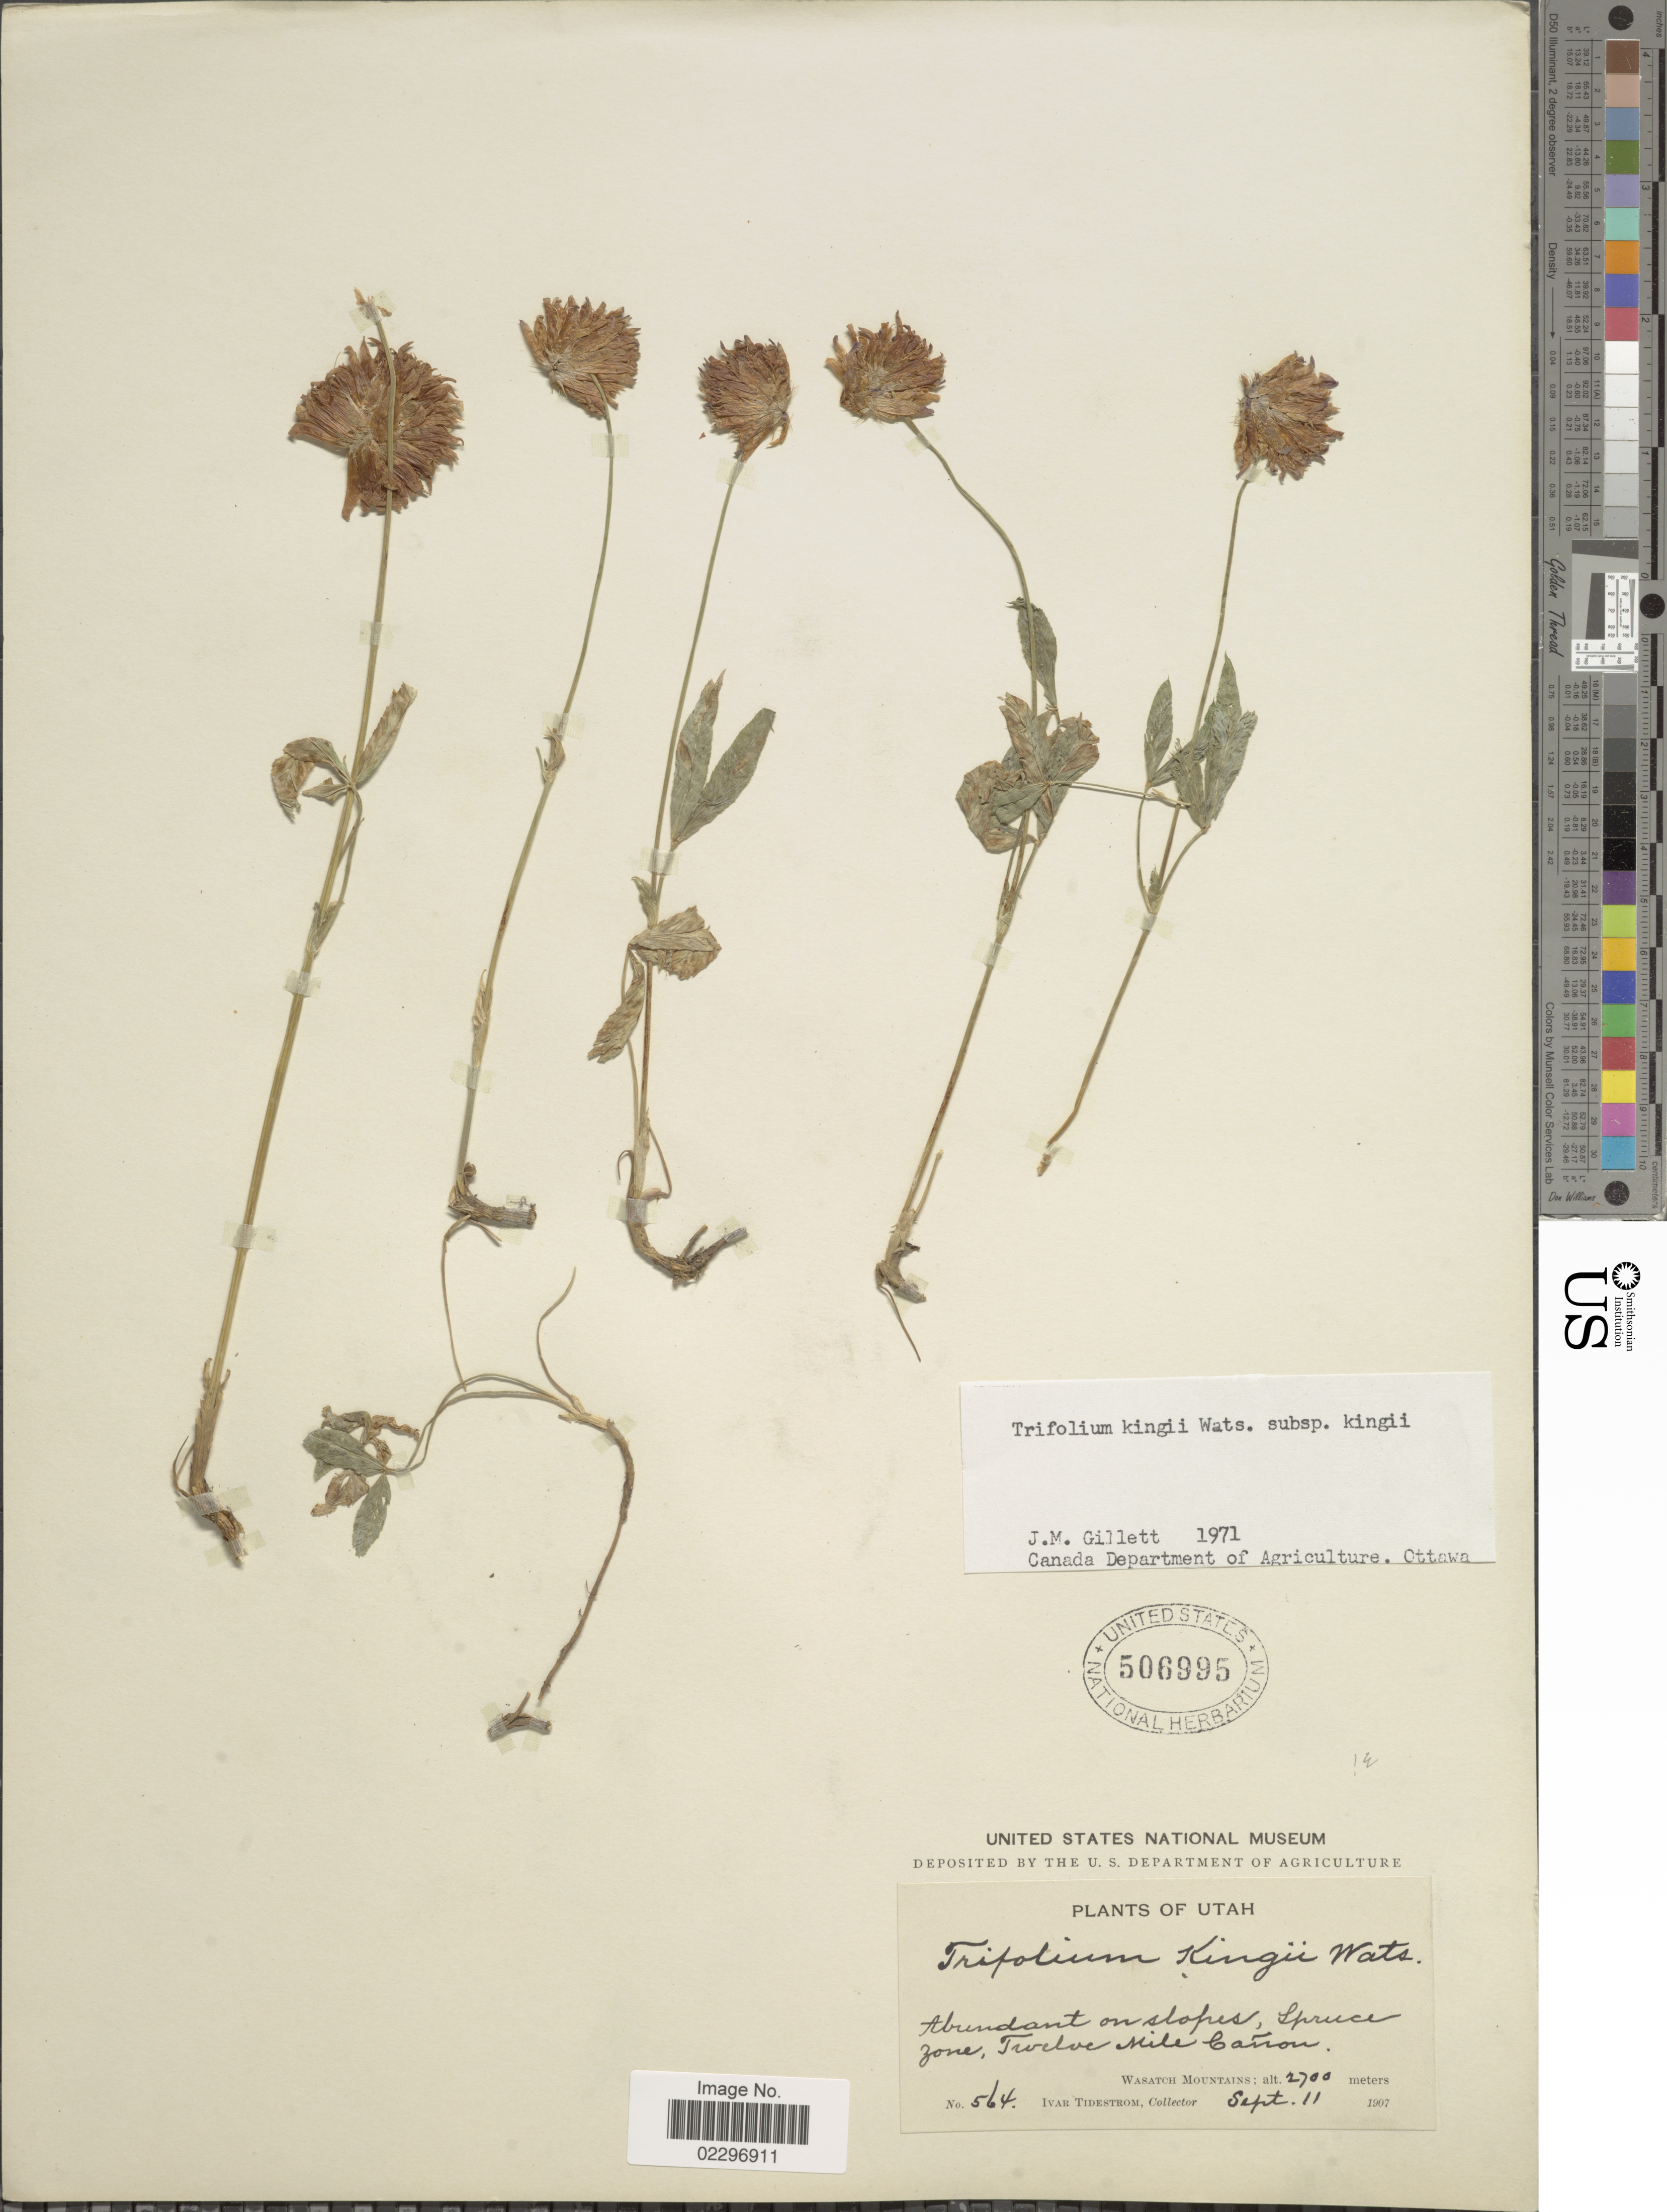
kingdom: Plantae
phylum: Tracheophyta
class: Magnoliopsida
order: Fabales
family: Fabaceae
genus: Trifolium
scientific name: Trifolium kingii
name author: S. Watson in C. King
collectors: I. F. Tidestrom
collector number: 564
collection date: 1907-09-11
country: United States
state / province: Utah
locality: Abundant on slopes, Spruce zone, Twelve Mile Cañon. Wasatch Mountains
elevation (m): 2700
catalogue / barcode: US 506995